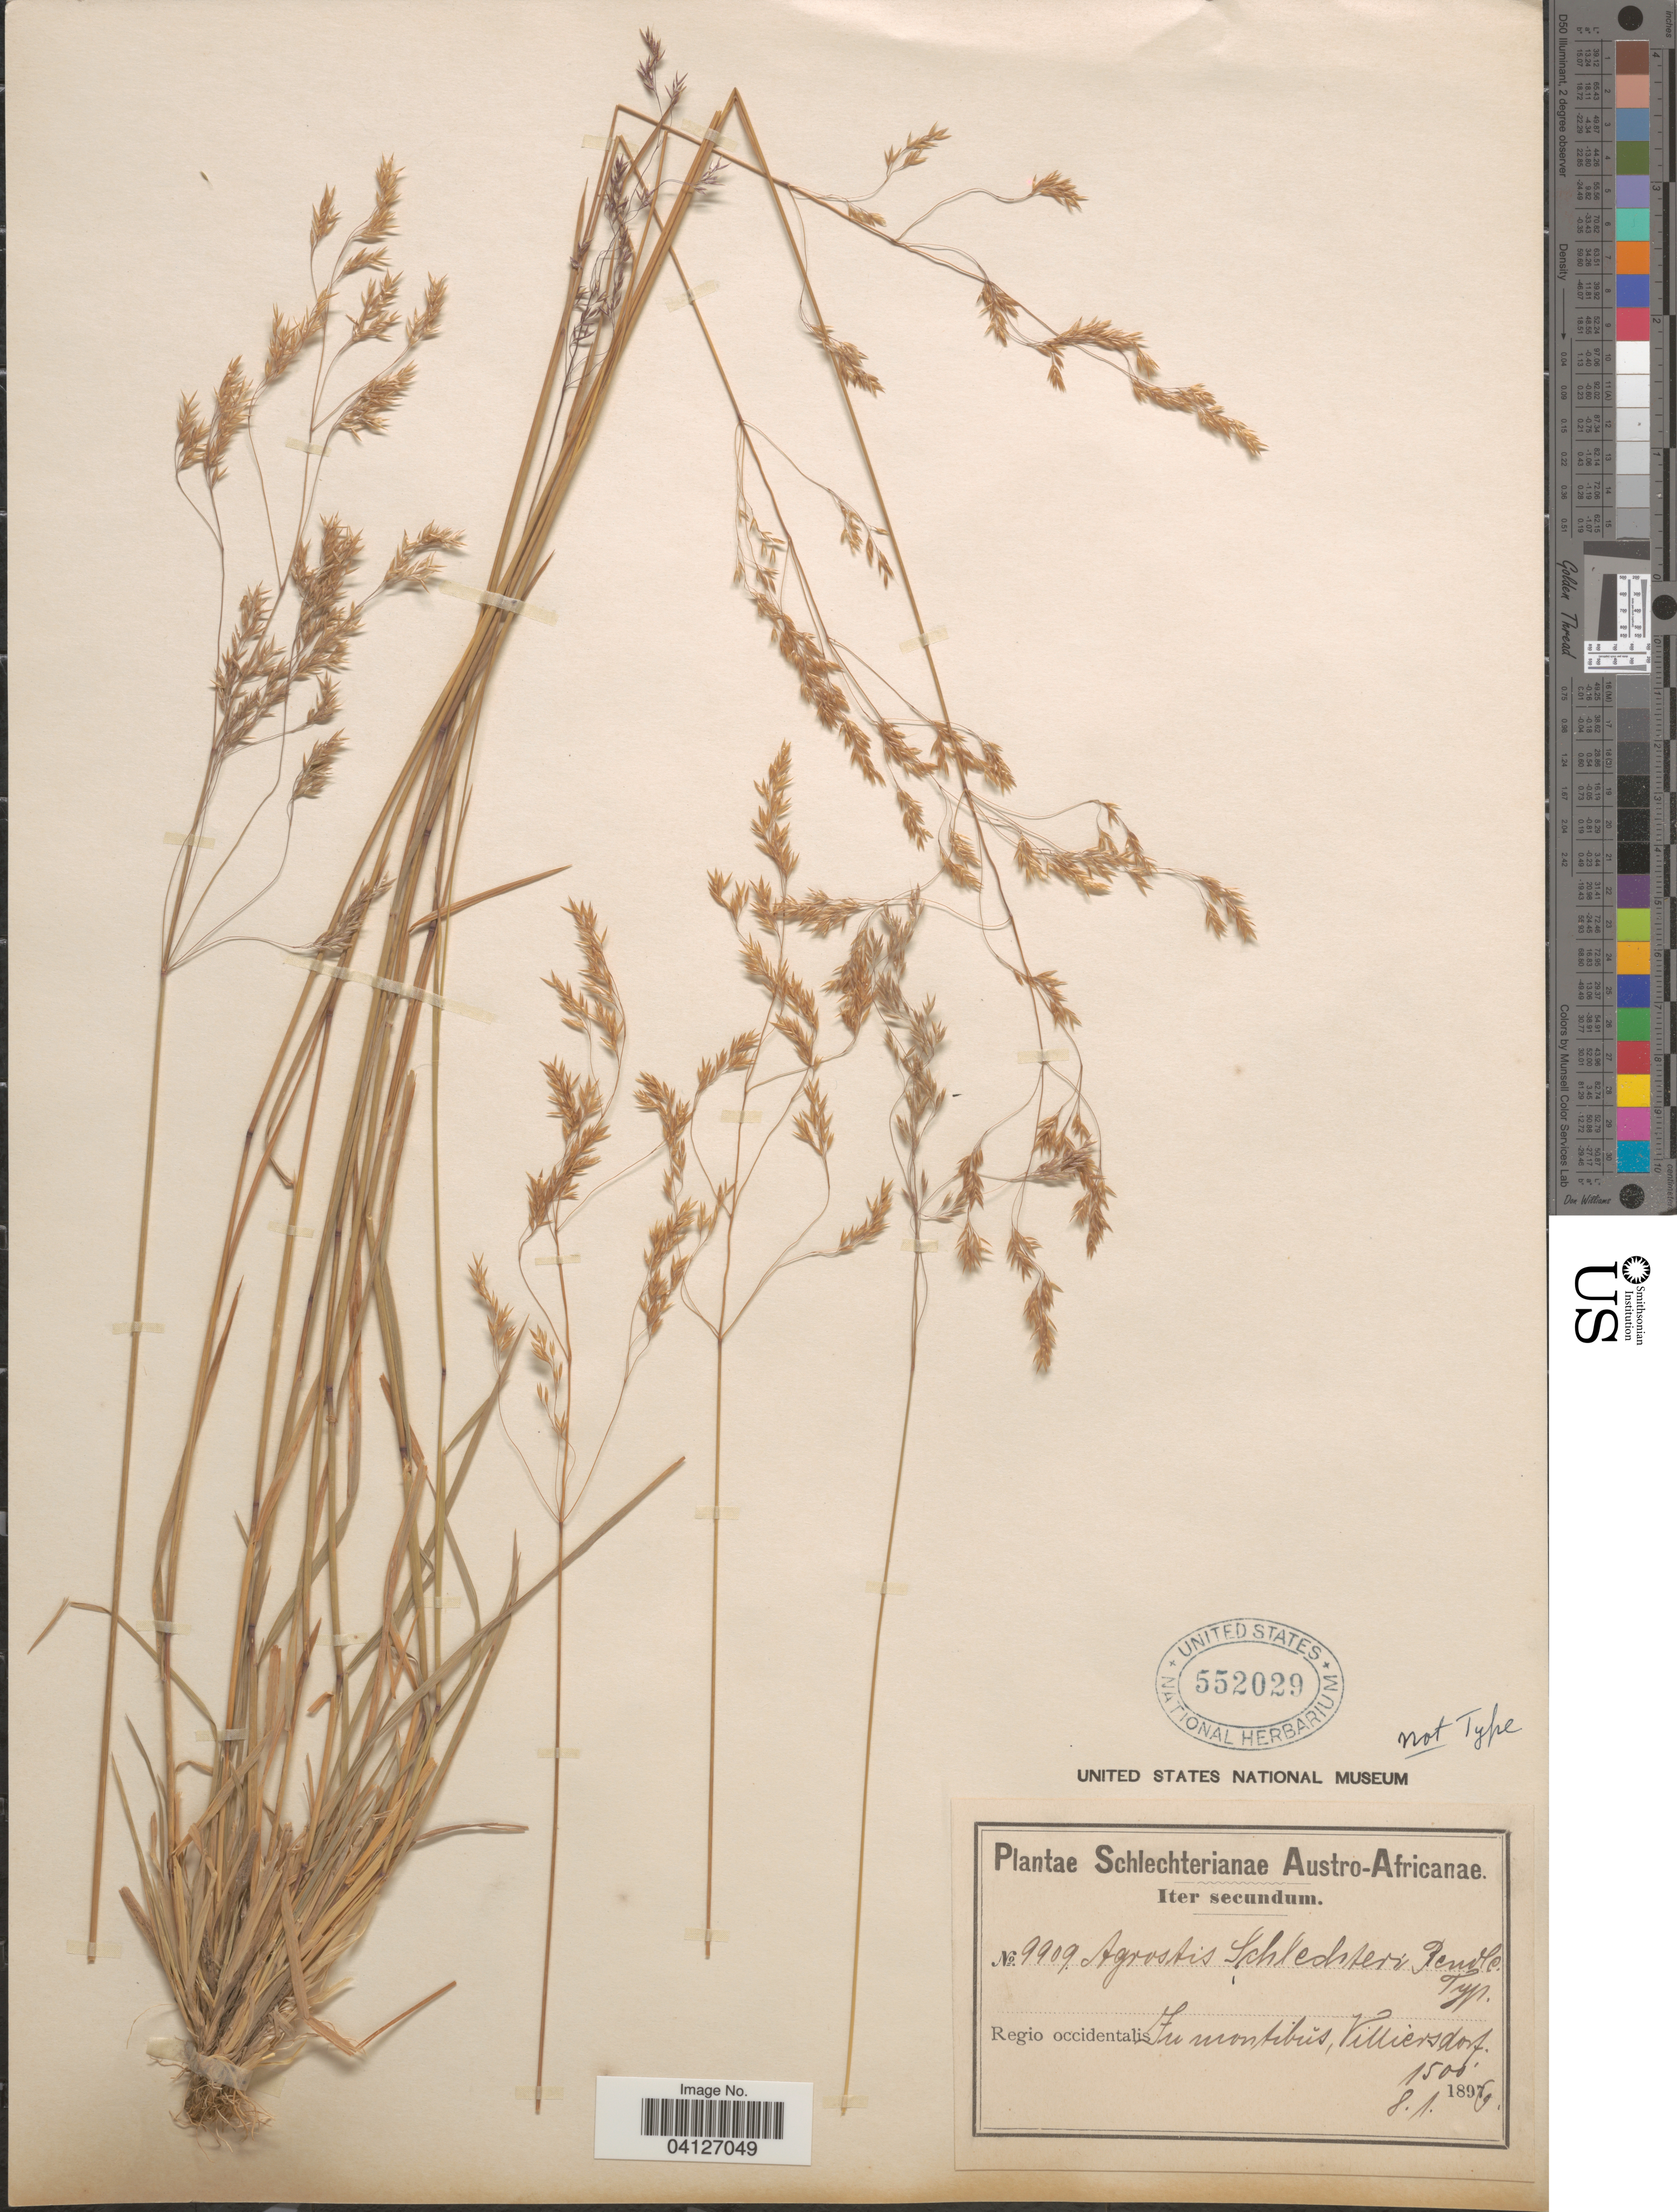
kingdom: Plantae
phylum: Tracheophyta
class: Liliopsida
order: Poales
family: Poaceae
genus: Agrostis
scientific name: Agrostis schlechteri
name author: Rendle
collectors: Schlechter, --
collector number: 9909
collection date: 1896-01-08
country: South Africa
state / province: Western Cape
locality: Austro-Africanae. Iter secundum. Regio occidentalis In montibus, Villiersdorf.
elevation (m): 457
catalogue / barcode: US 552029